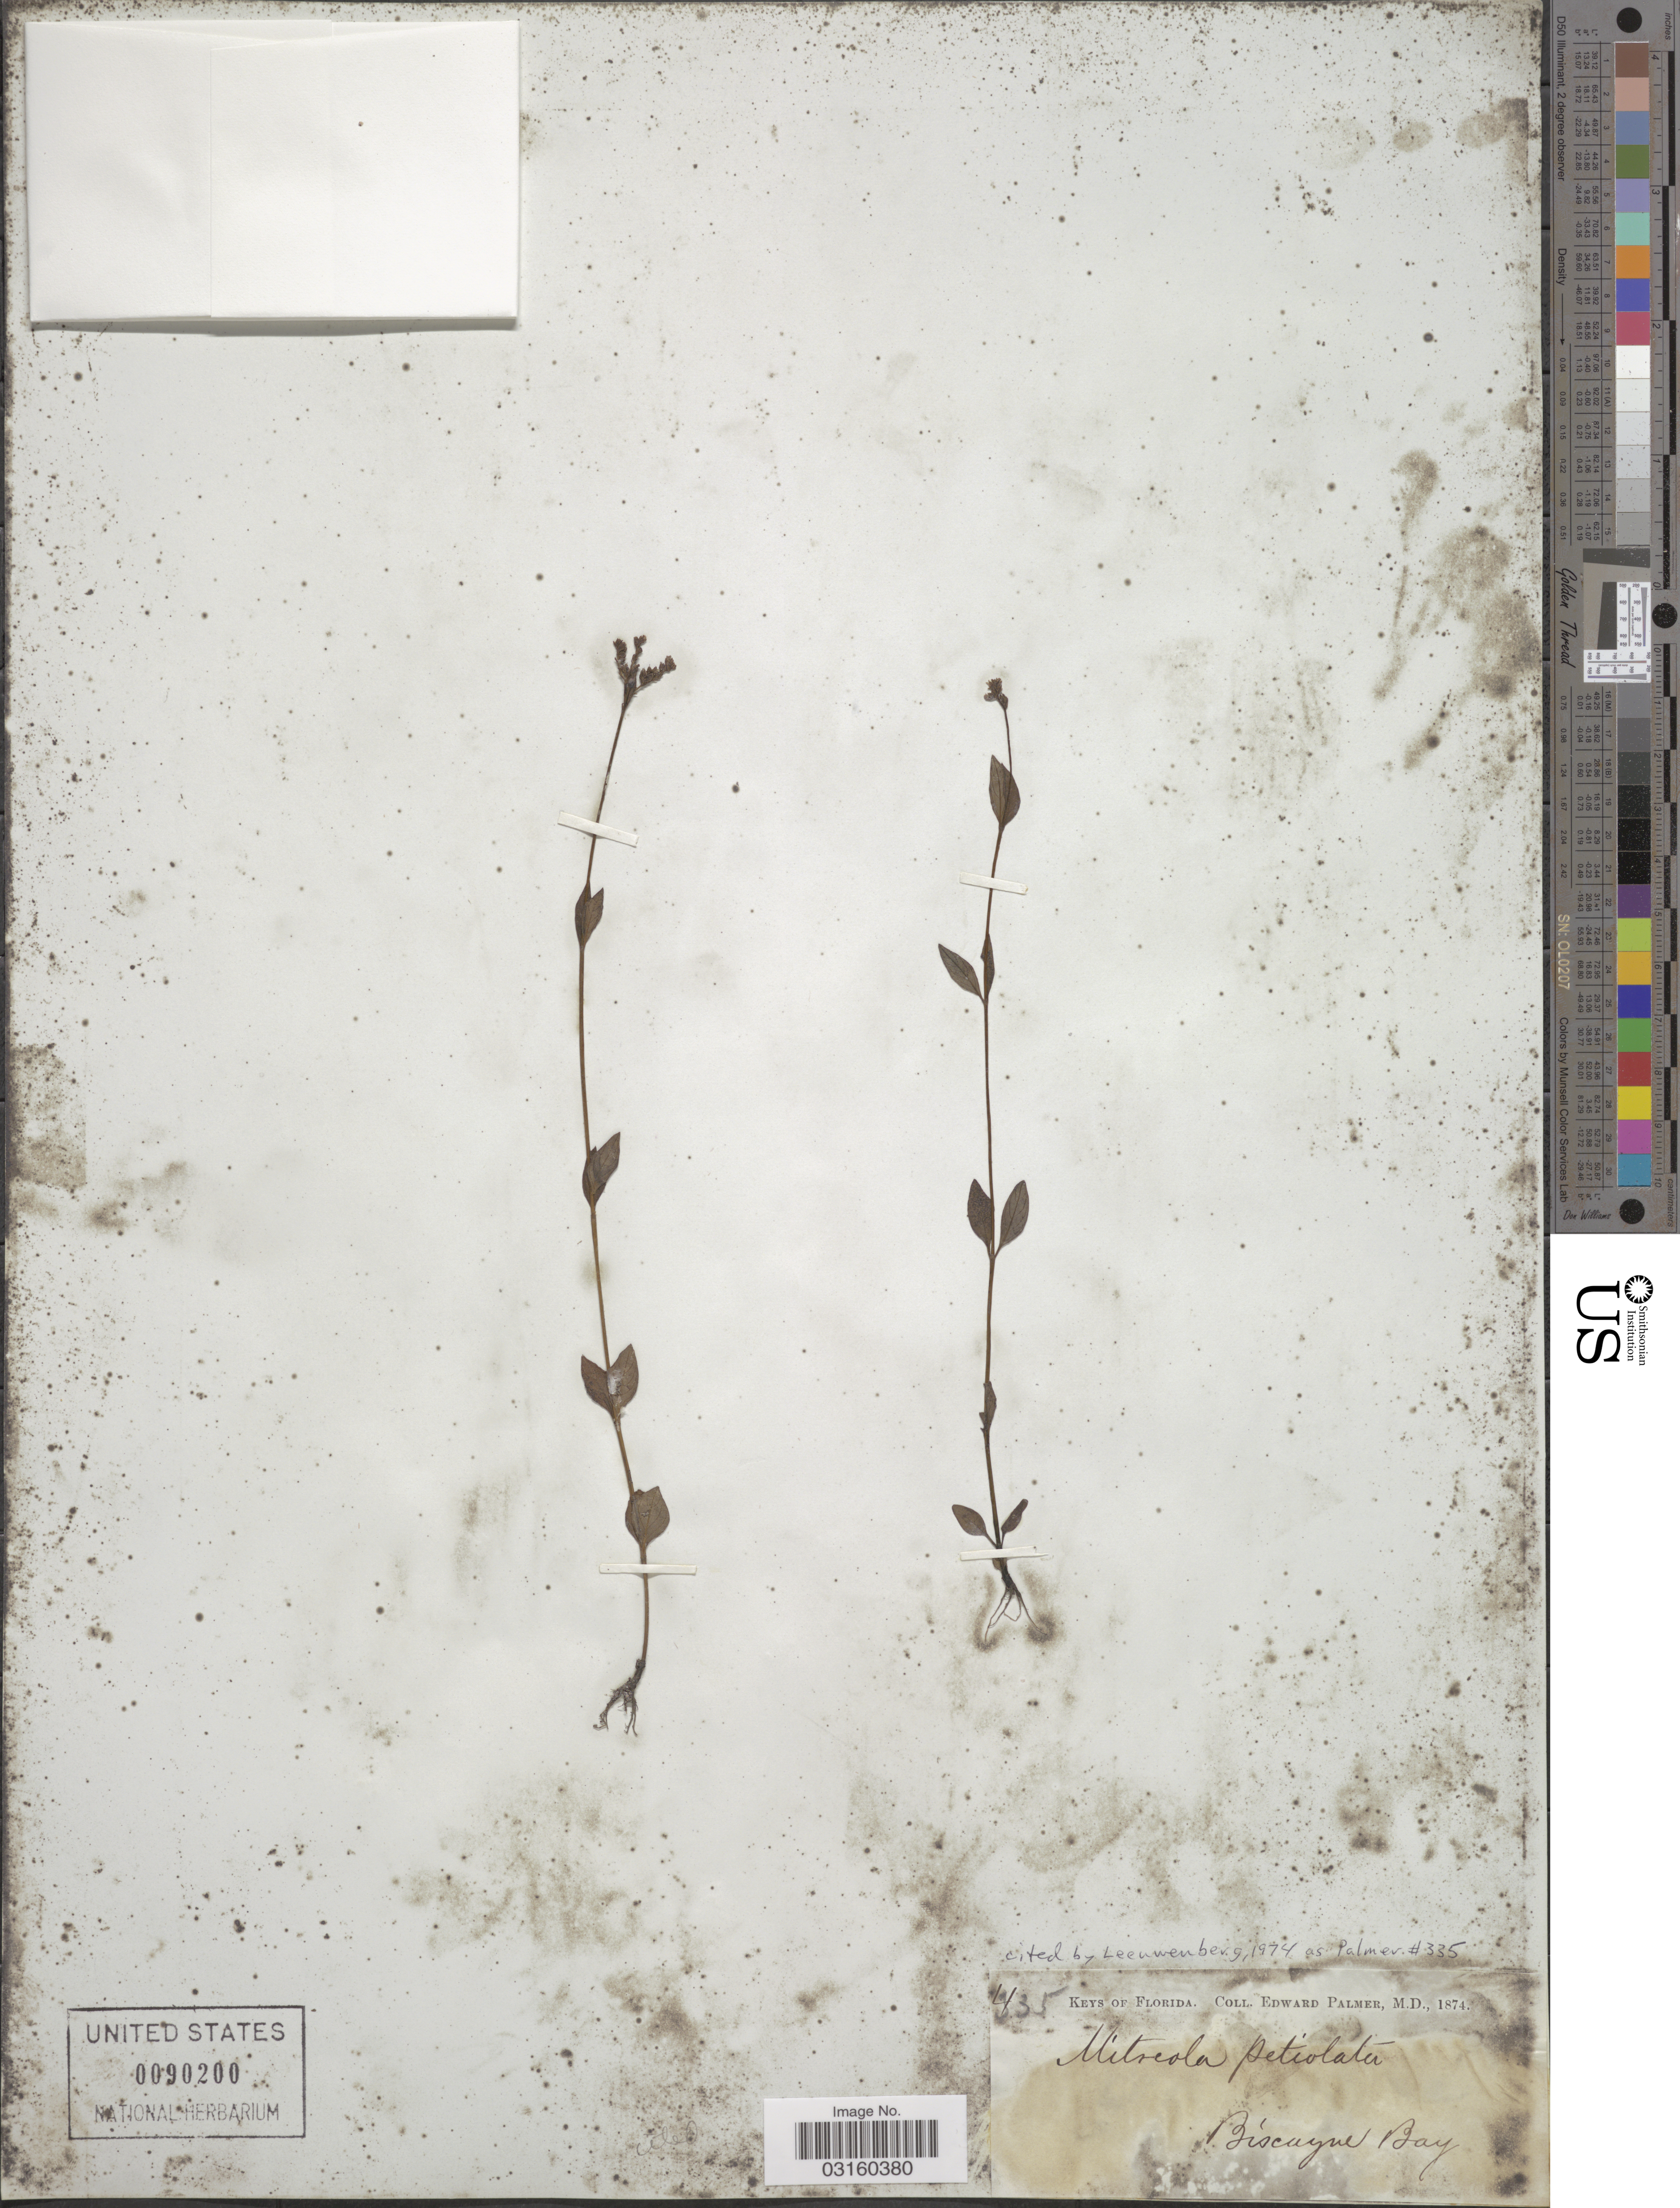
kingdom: Plantae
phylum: Tracheophyta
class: Magnoliopsida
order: Gentianales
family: Loganiaceae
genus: Mitreola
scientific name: Mitreola petiolata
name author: (J.F. Gmel.) Torr. & A. Gray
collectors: E. Palmer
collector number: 435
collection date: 1874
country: United States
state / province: Florida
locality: Key of Florida, Biscayne Bay.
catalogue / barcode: US 90200